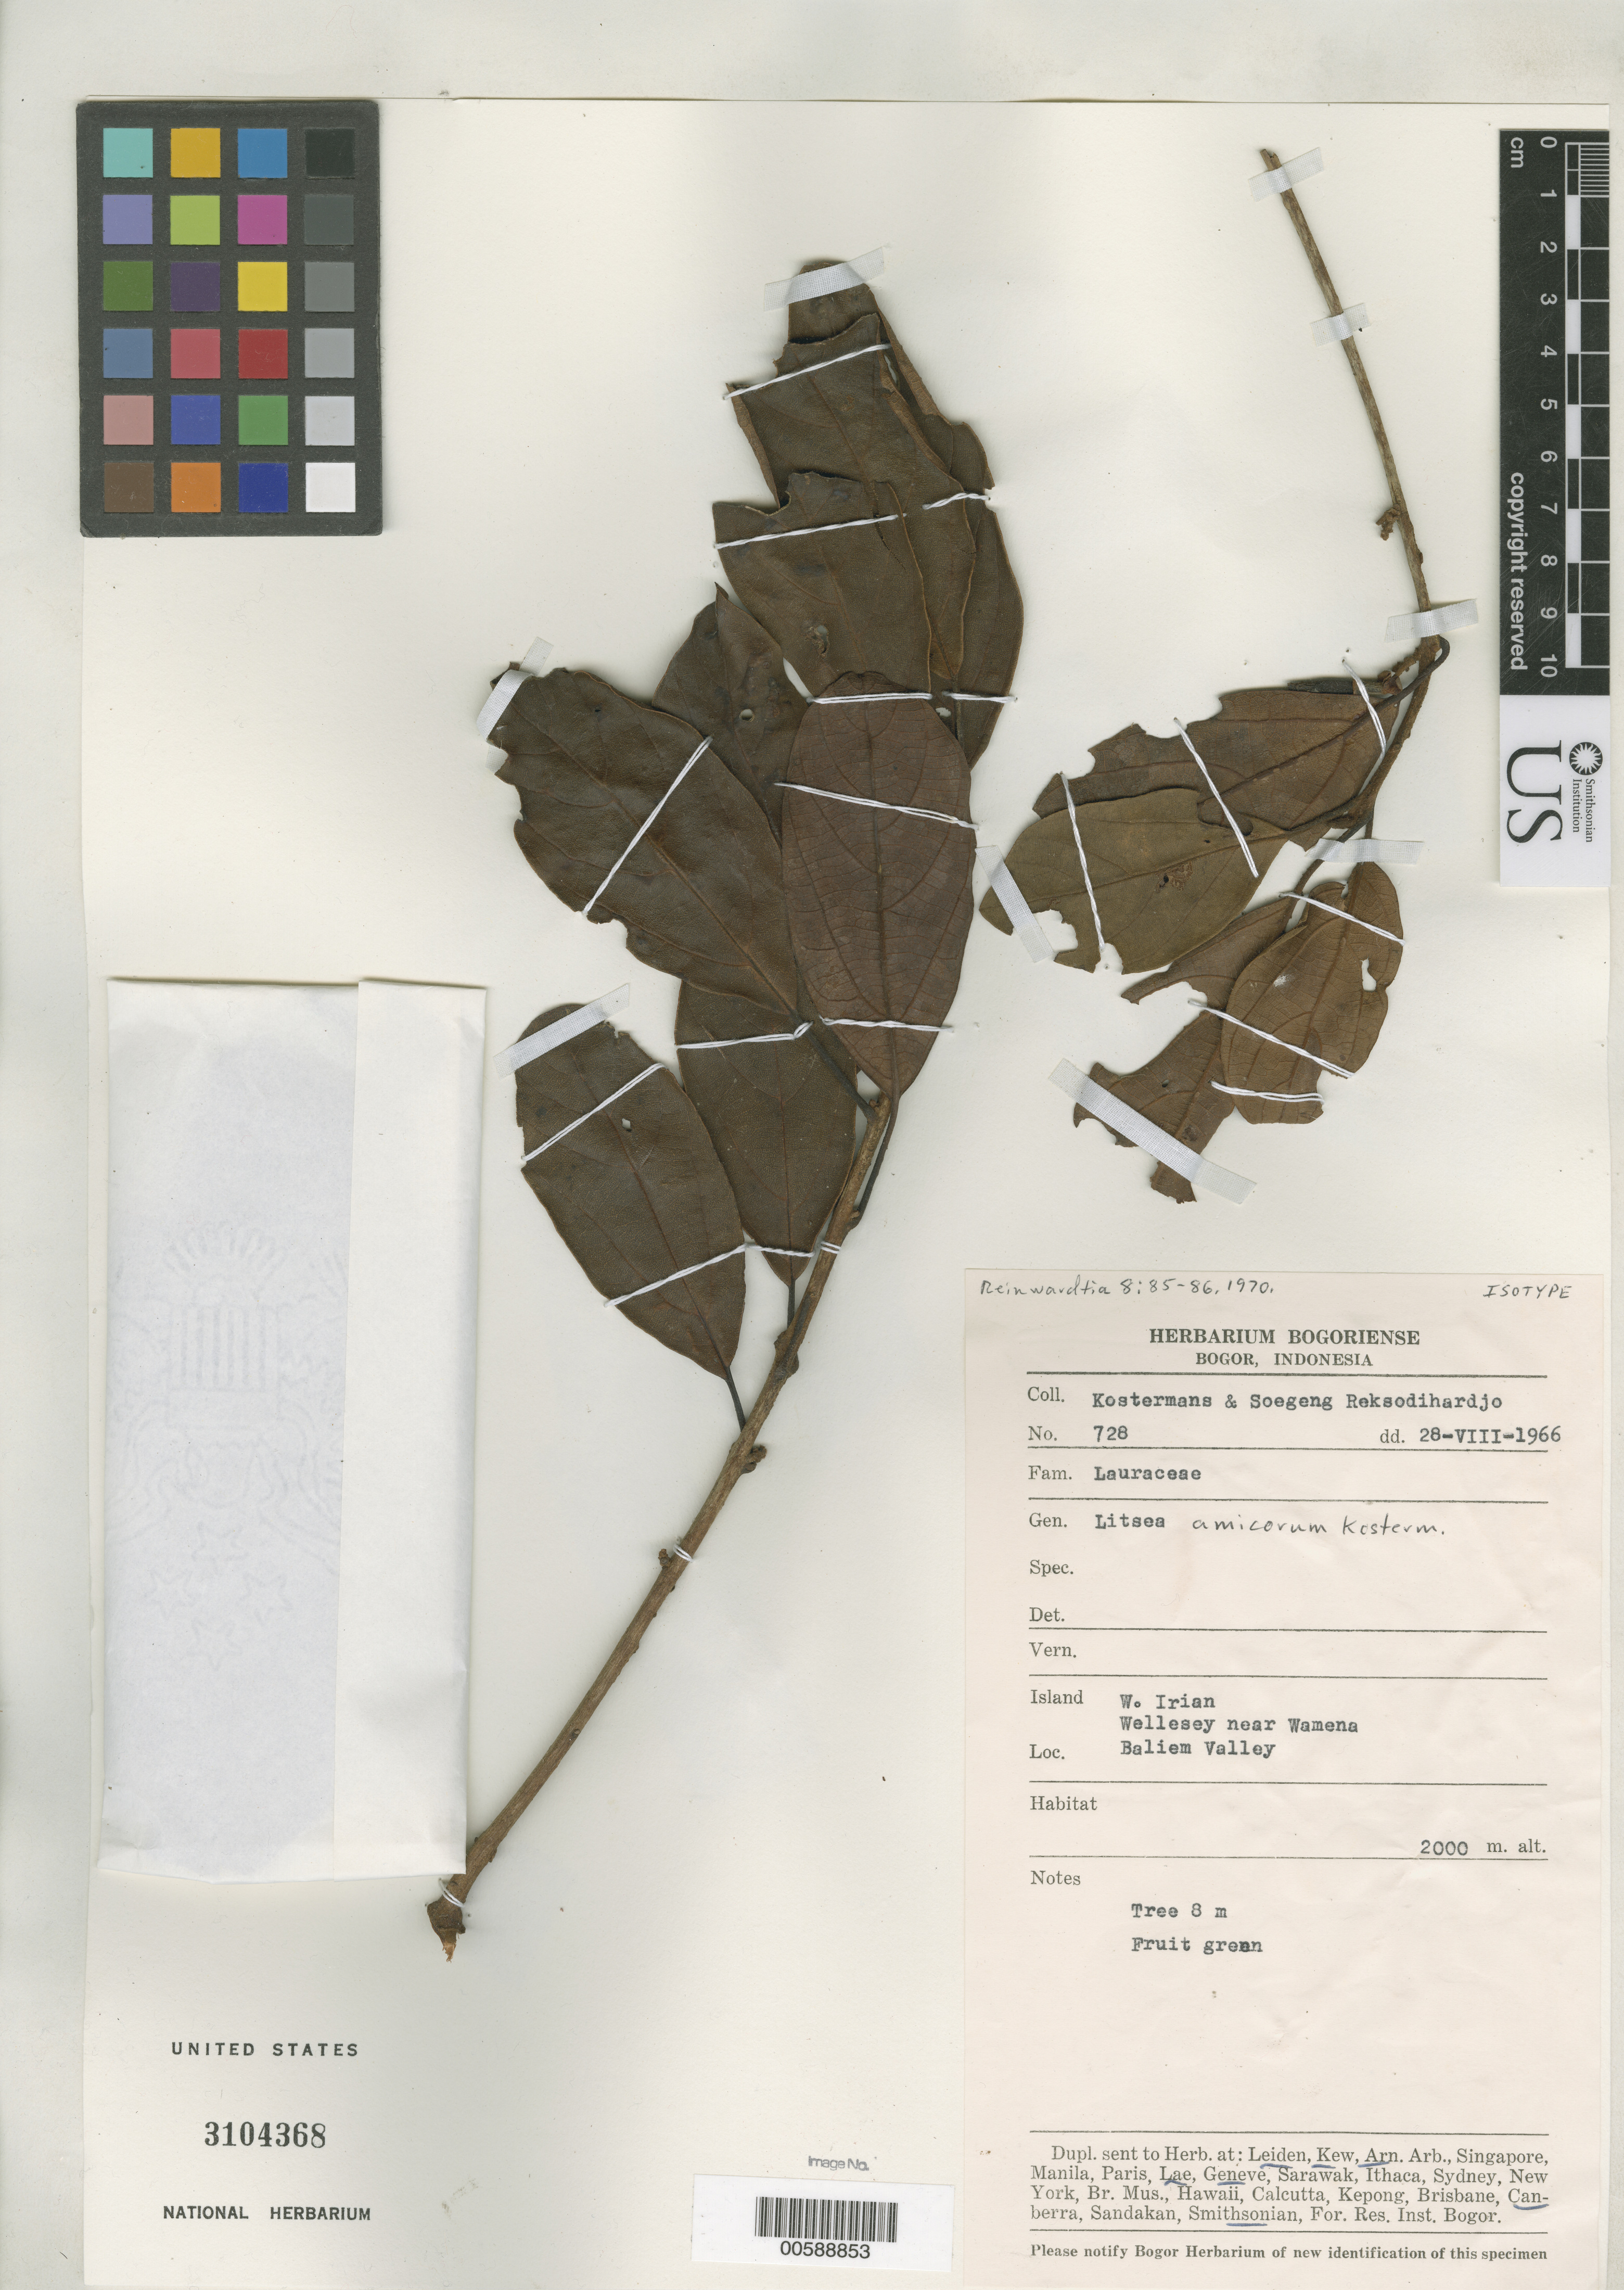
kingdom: Plantae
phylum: Tracheophyta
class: Magnoliopsida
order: Laurales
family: Lauraceae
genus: Litsea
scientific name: Litsea amicorum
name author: Kosterm.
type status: Isotype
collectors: A. J. G. Kostermans & S. Reksodihardjo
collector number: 728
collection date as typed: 28 Aug 1966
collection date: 1966-08-28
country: Indonesia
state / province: Papua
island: New Guinea Island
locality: W Irian, Wellesey near Wamena, Baliem Valley. Irian Jaya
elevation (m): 2000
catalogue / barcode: US 3104368